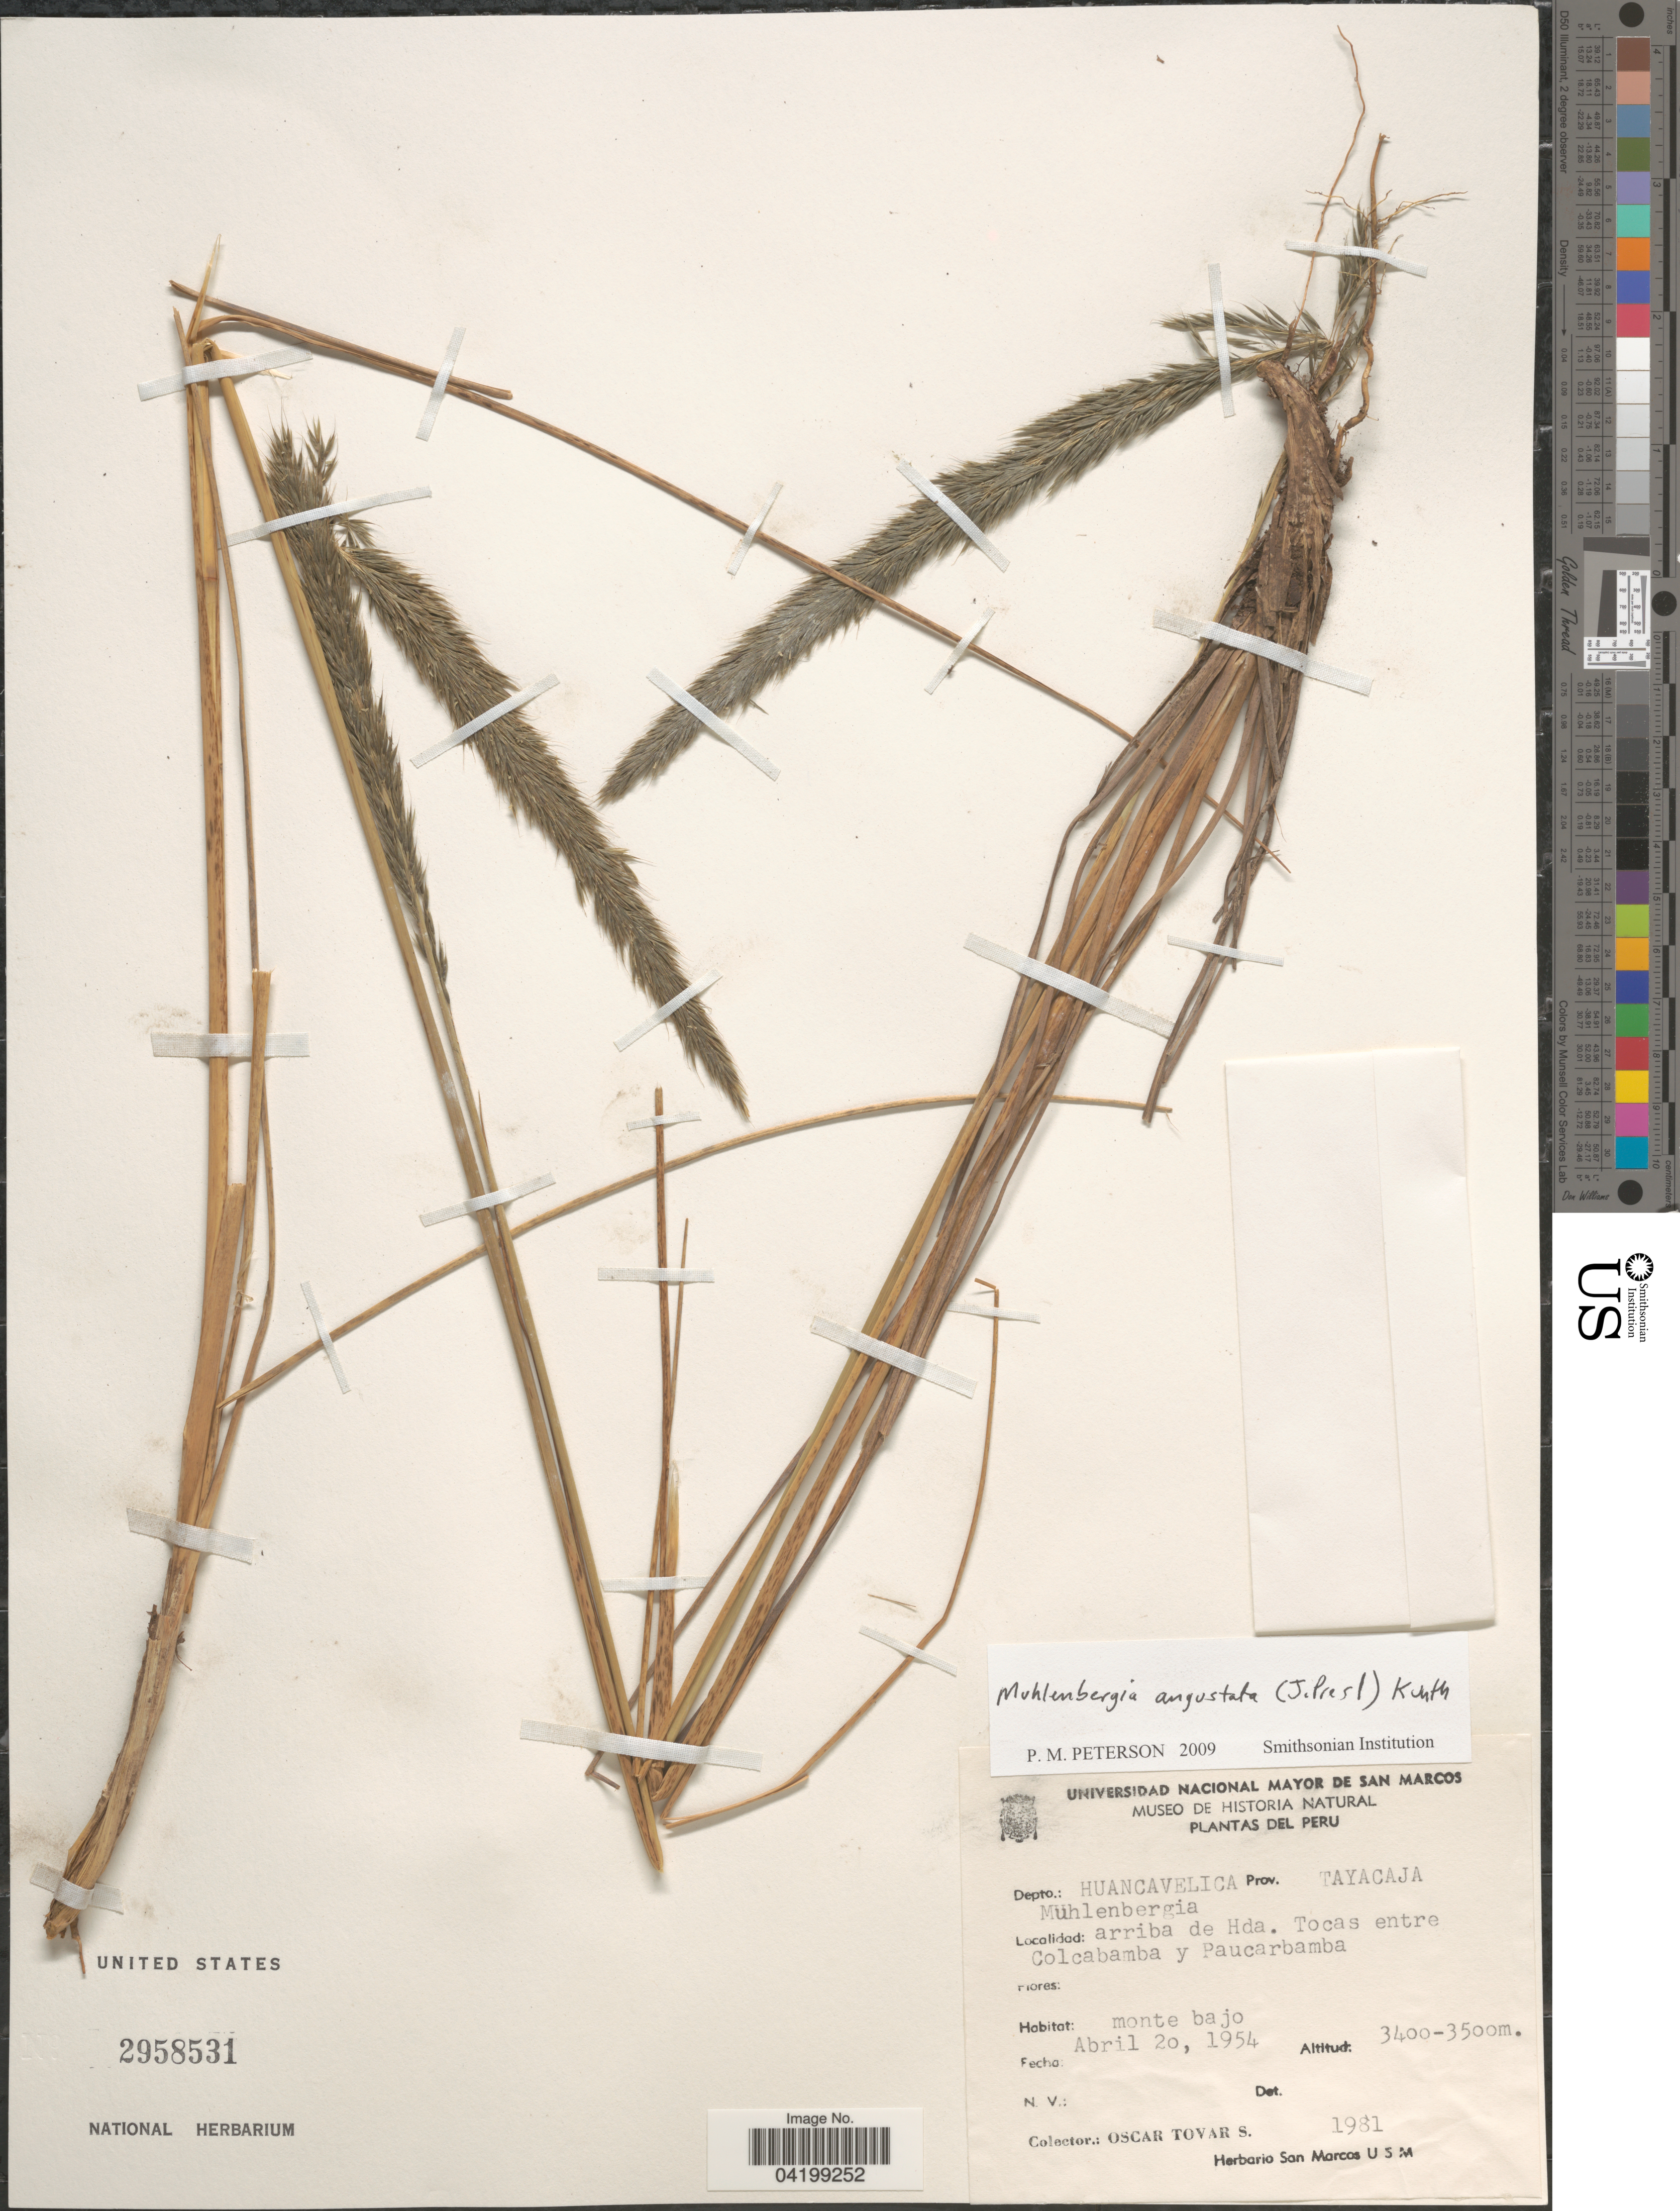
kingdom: Plantae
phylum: Tracheophyta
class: Liliopsida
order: Poales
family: Poaceae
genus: Muhlenbergia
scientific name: Muhlenbergia coerulea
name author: (Griseb.) Mez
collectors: Ó. Tovar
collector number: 1981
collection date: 1954-04-20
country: Peru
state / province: Huancavelica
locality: Depto.: Huancavelica Prov. Tayacaja. Arriba de Hda. Tocas entre Colcabamba y Paucarbamba.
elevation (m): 3400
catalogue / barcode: US 2958531